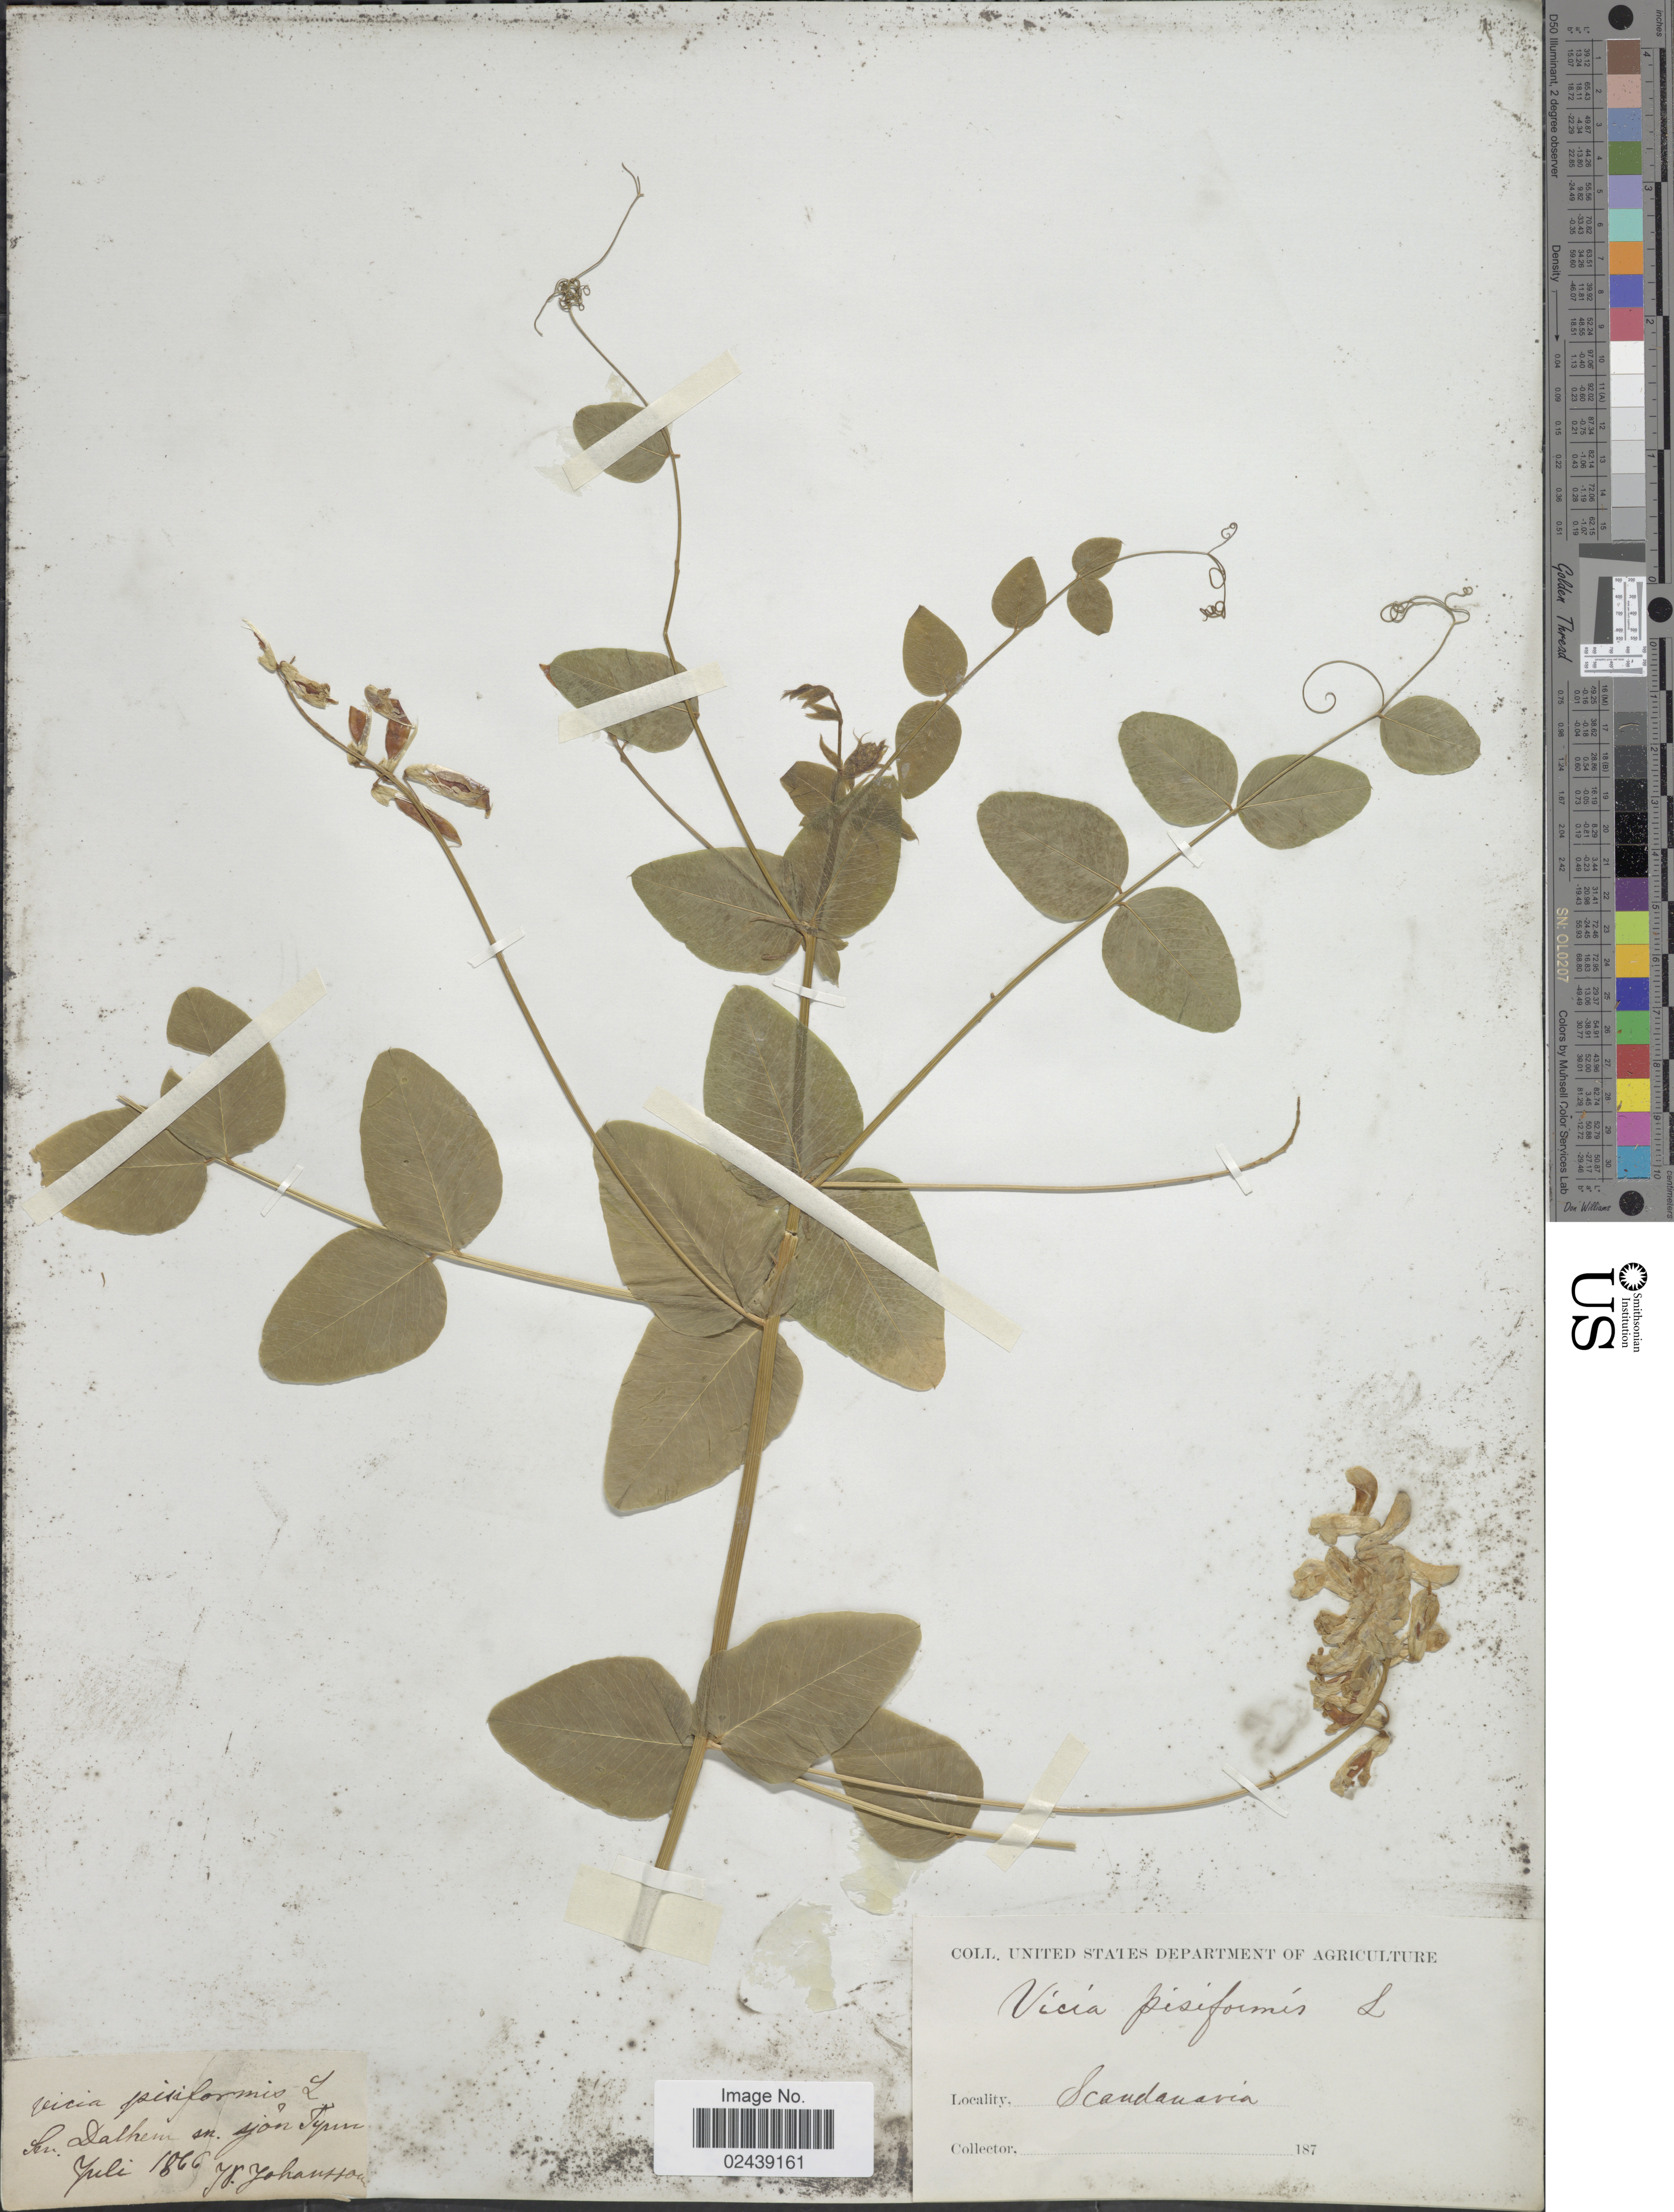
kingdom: Plantae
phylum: Tracheophyta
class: Magnoliopsida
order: Fabales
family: Fabaceae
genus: Vicia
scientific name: Vicia pisiformis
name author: L.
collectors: J.T. Johansson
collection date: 1866-07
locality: Scandanavia. Sm. Dalhem sn. yon Tyrn [interpreted]